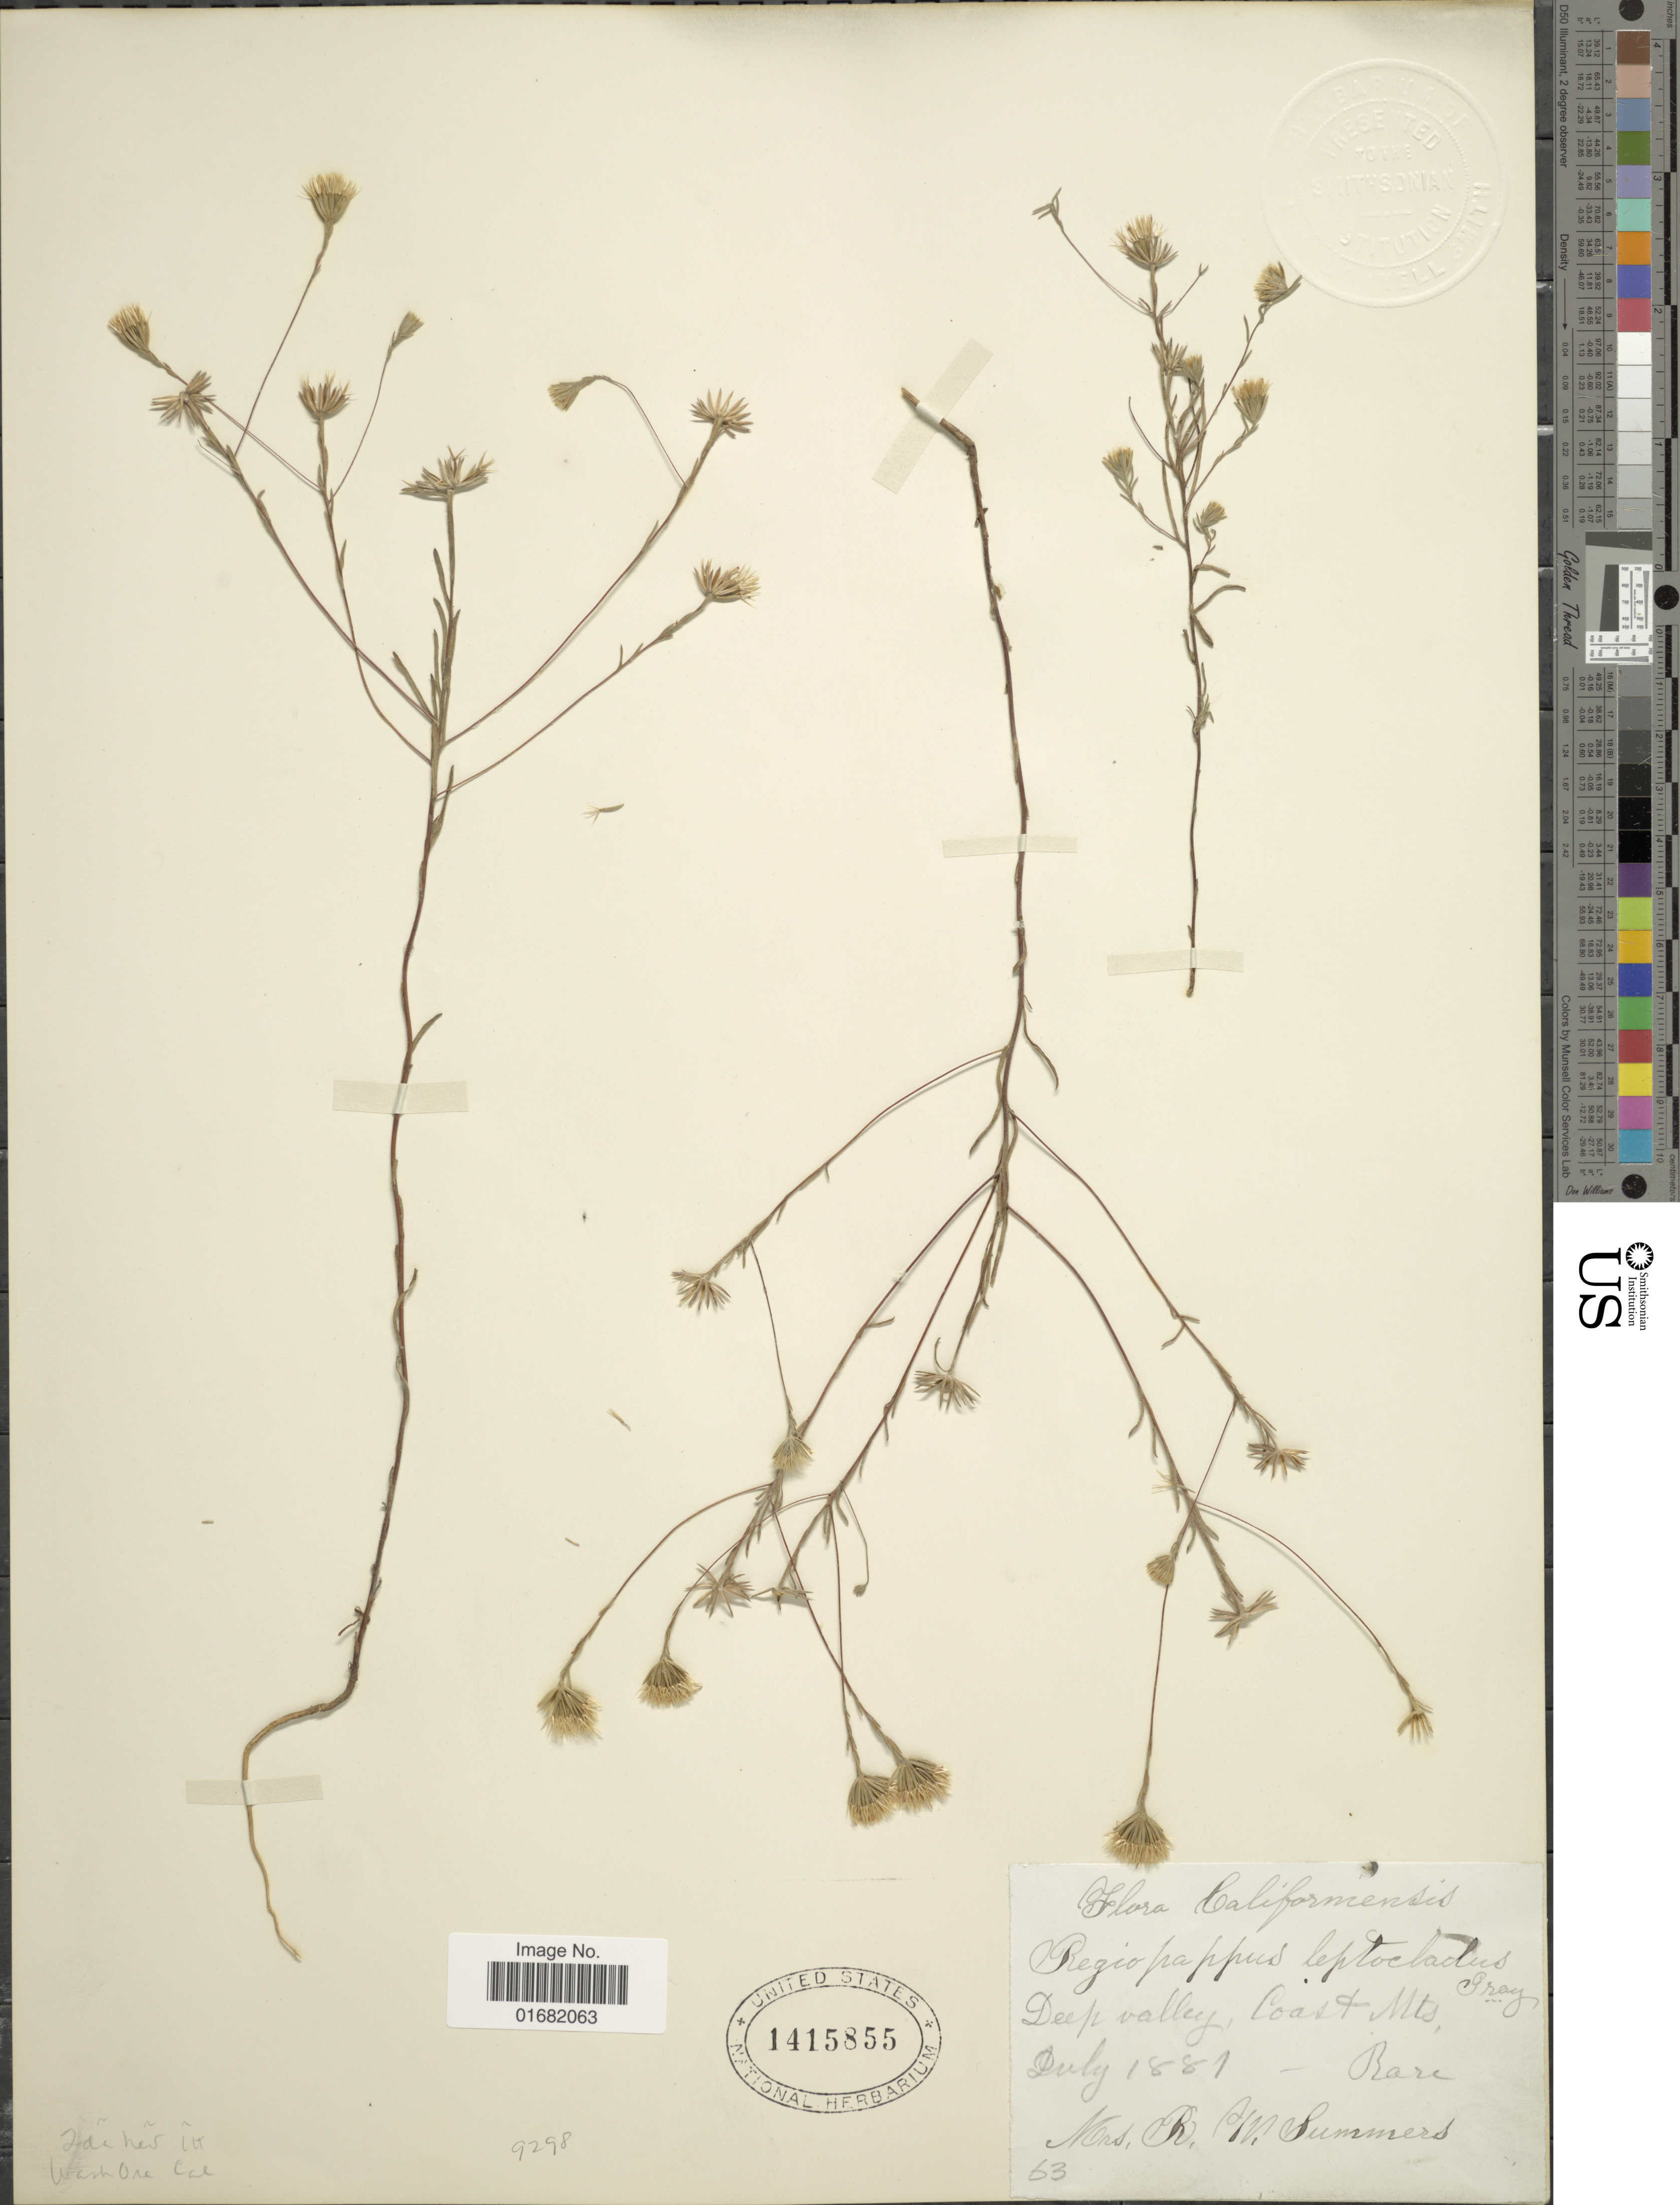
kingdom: Plantae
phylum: Tracheophyta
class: Magnoliopsida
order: Asterales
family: Asteraceae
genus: Rigiopappus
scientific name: Rigiopappus leptocladus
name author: A. Gray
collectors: R. Summers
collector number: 63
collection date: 1881-07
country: United States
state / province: California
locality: Deep valley, Coast Mts.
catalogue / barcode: US 1415855